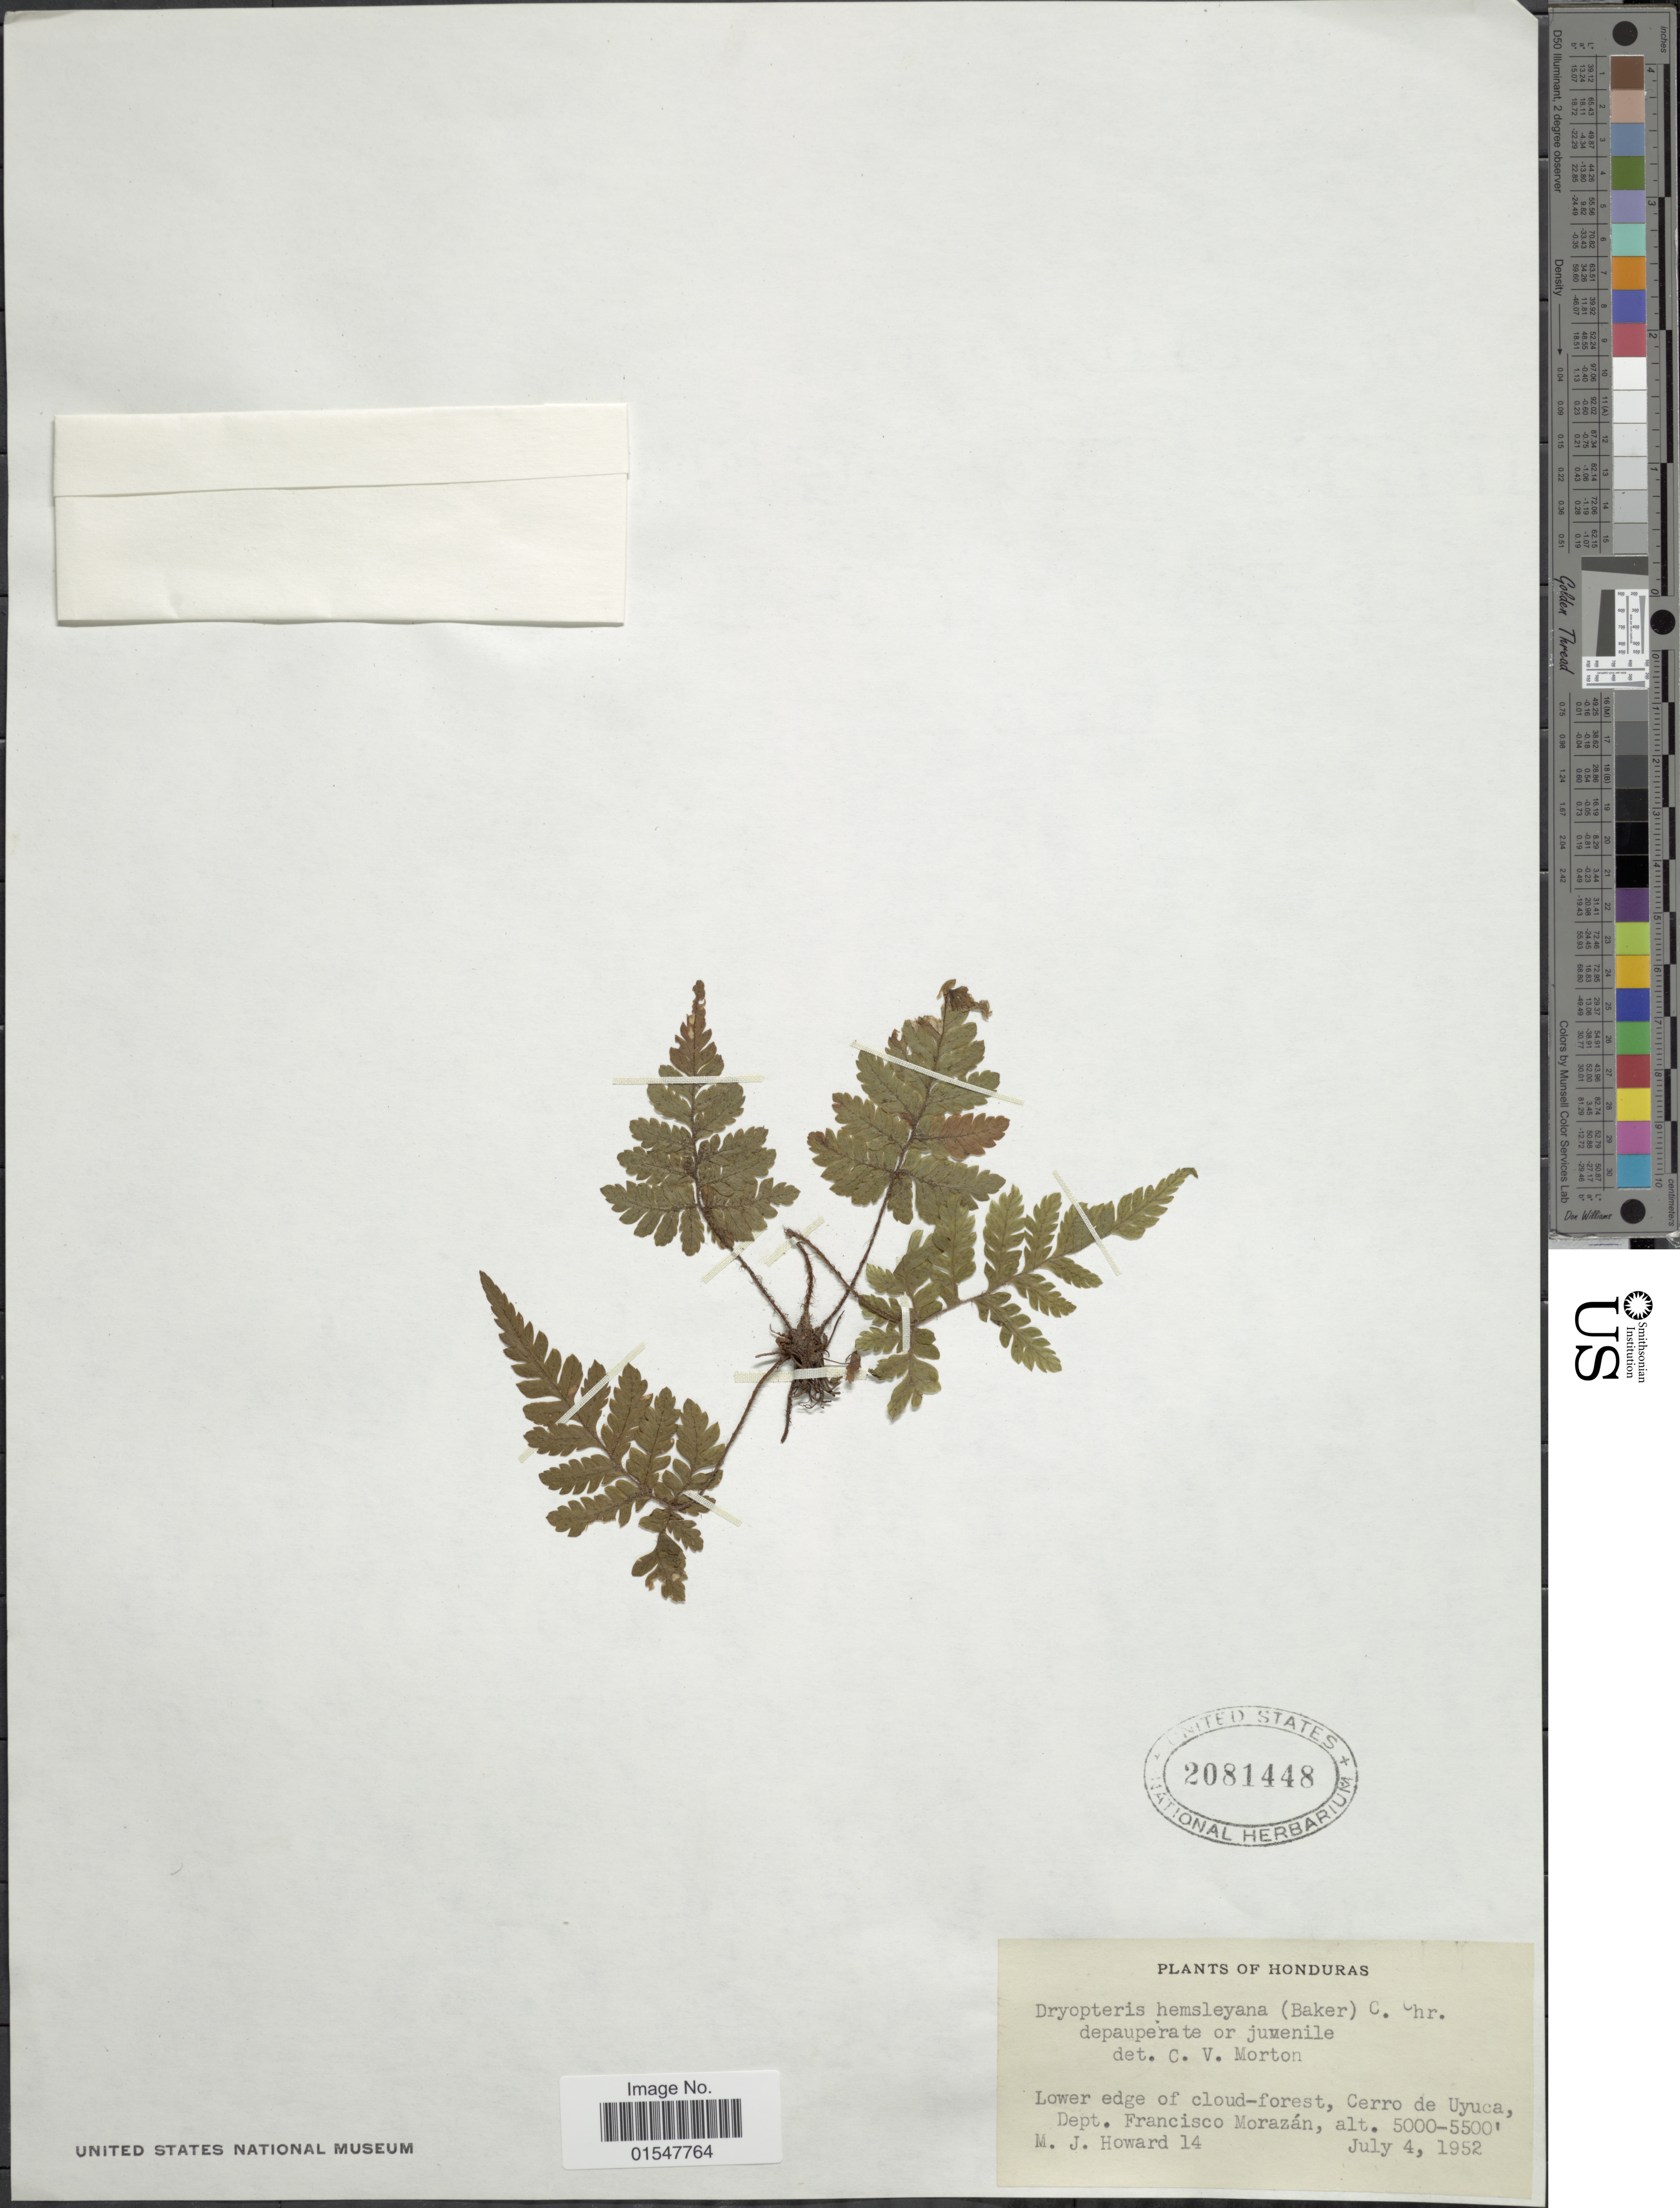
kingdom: Plantae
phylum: Tracheophyta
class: Polypodiopsida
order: Polypodiales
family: Dryopteridaceae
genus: Ctenitis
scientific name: Ctenitis hemsleyana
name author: (Baker ex Hemsl.) Copel.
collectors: M. Howard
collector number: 14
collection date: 1952-07-04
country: Honduras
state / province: Fco. Morazán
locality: Lower edge of cloud-forest, Cerro de Uyuca, Dept. Francisco Morazan.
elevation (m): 1524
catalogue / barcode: US 2081448